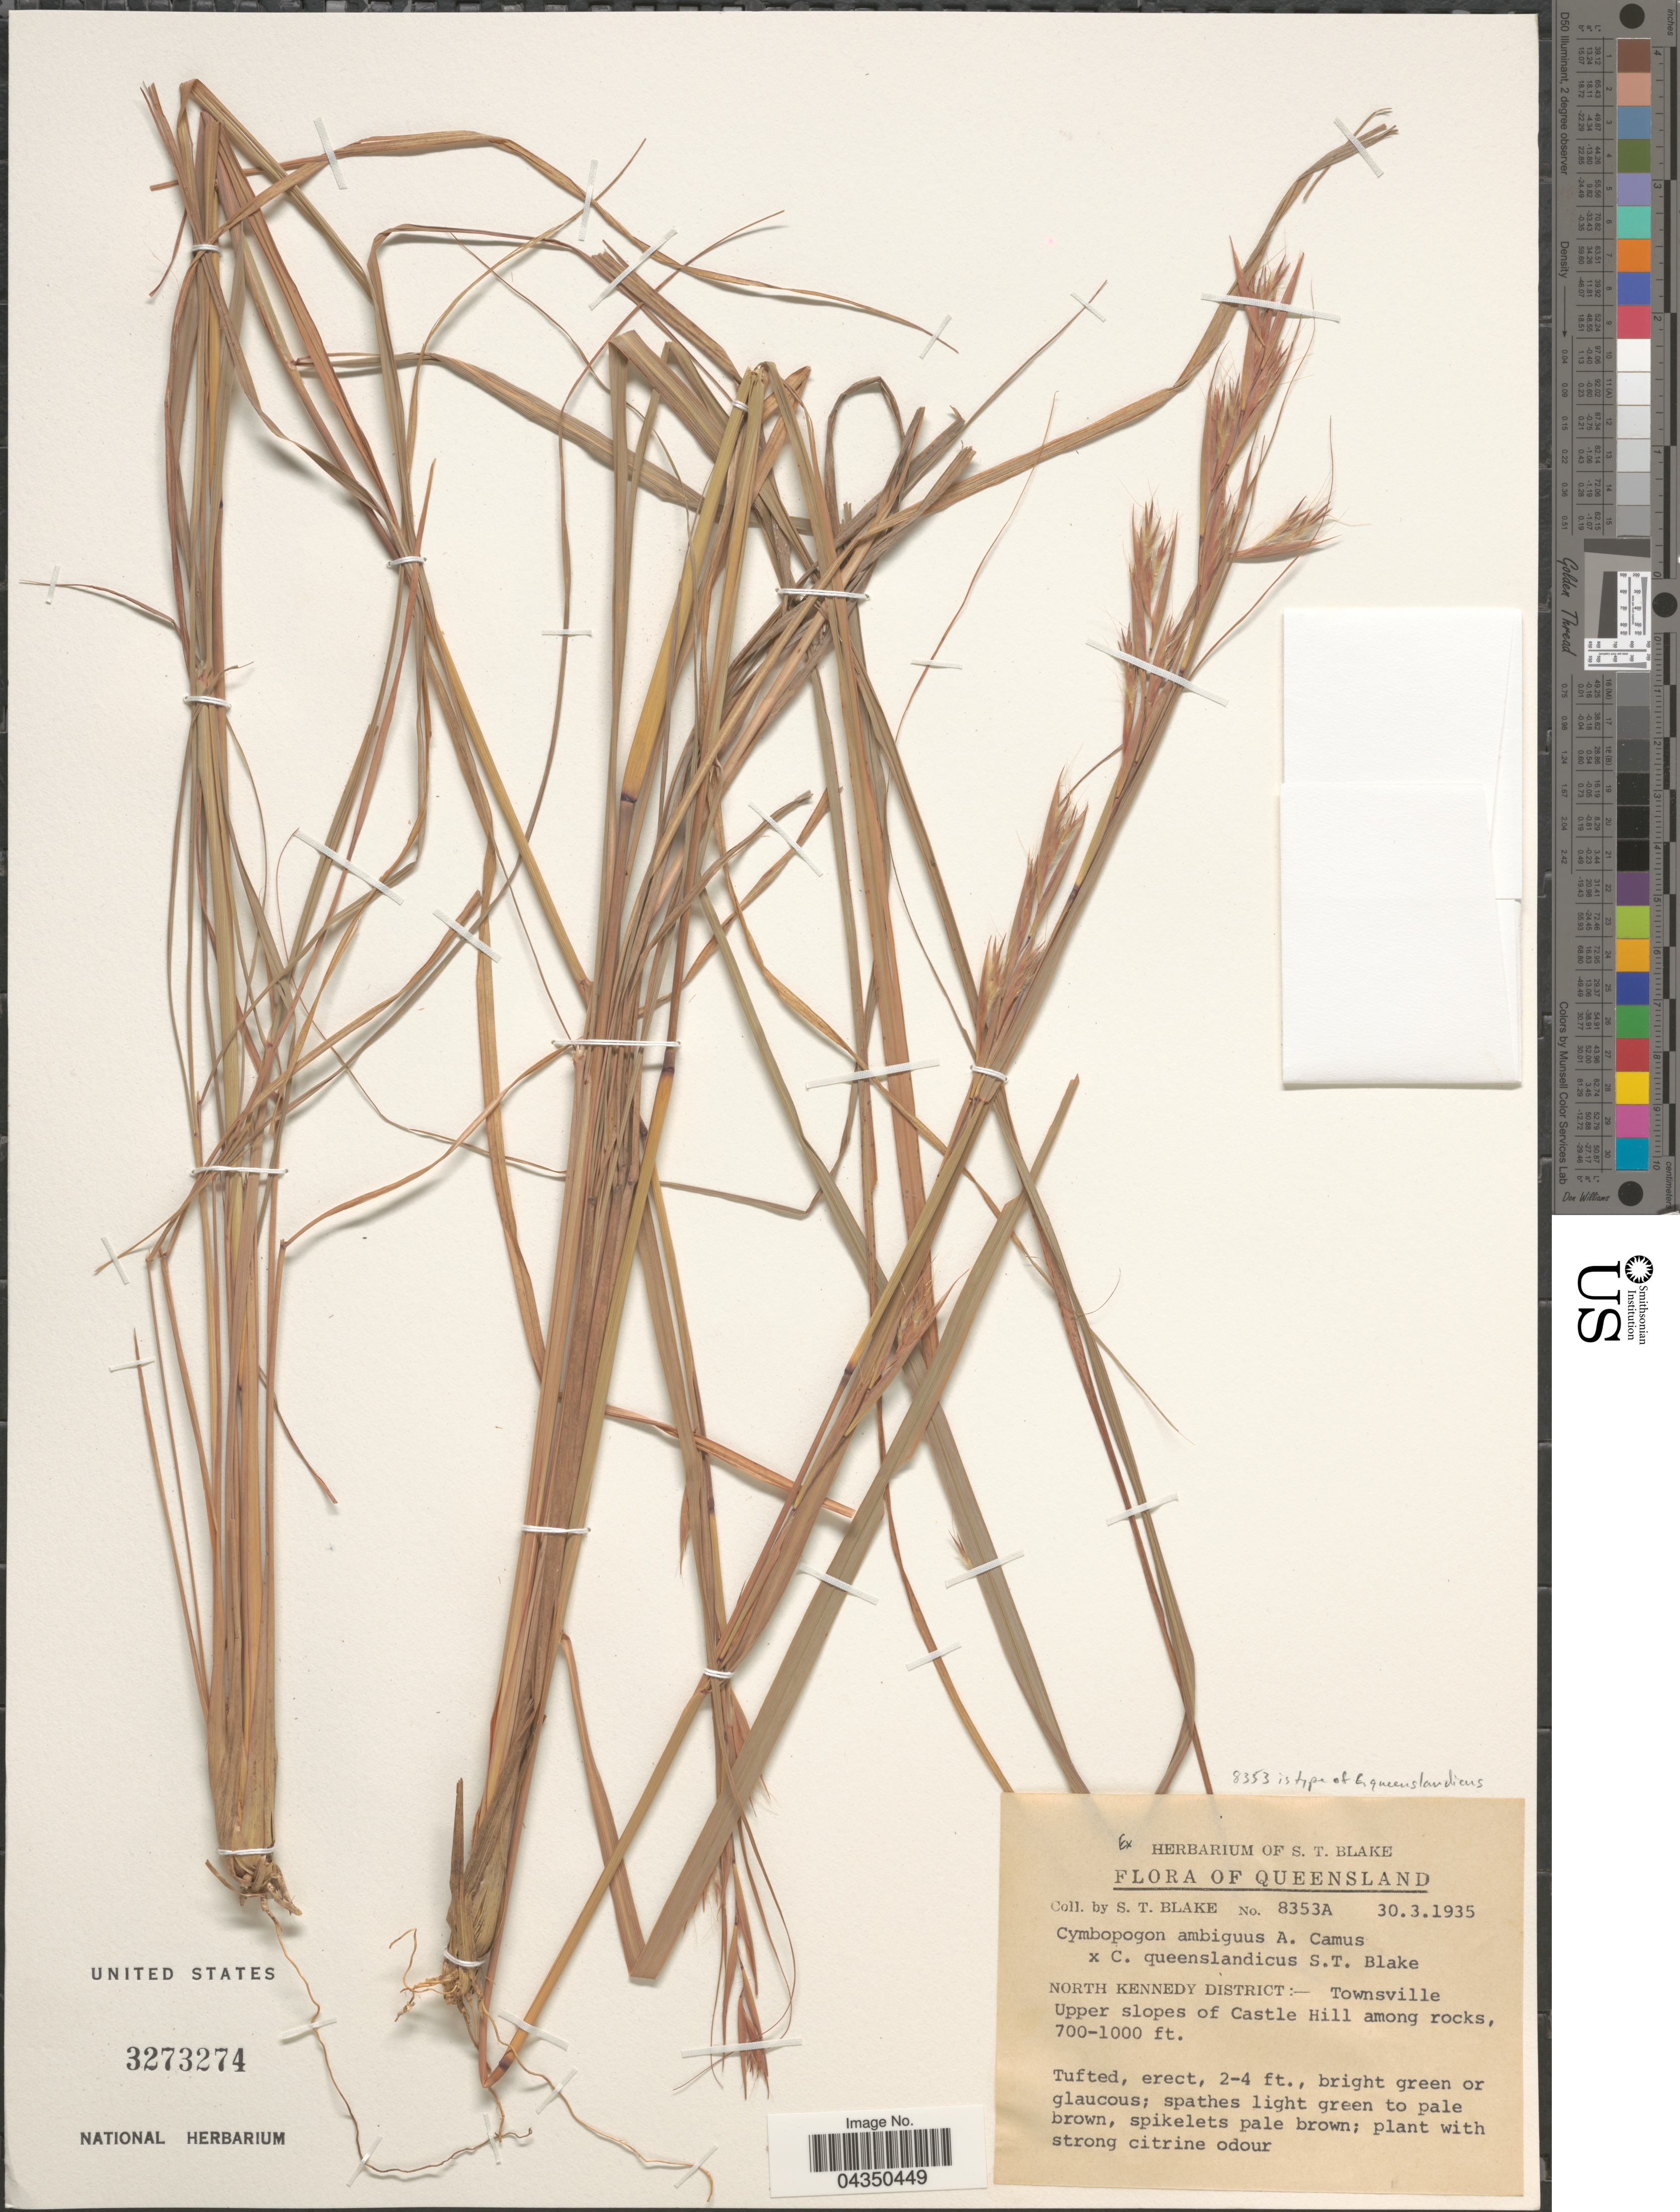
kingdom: Plantae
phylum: Tracheophyta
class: Liliopsida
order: Poales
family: Poaceae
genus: Cymbopogon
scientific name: Cymbopogon queenslandicus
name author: S.T. Blake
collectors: S. T. Blake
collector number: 8353A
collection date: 1935-03-30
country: Australia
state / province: Queensland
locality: North Kennedy District:- Townsville. Upper slopes of Castle Hill among rocks.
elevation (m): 213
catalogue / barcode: US 3273274